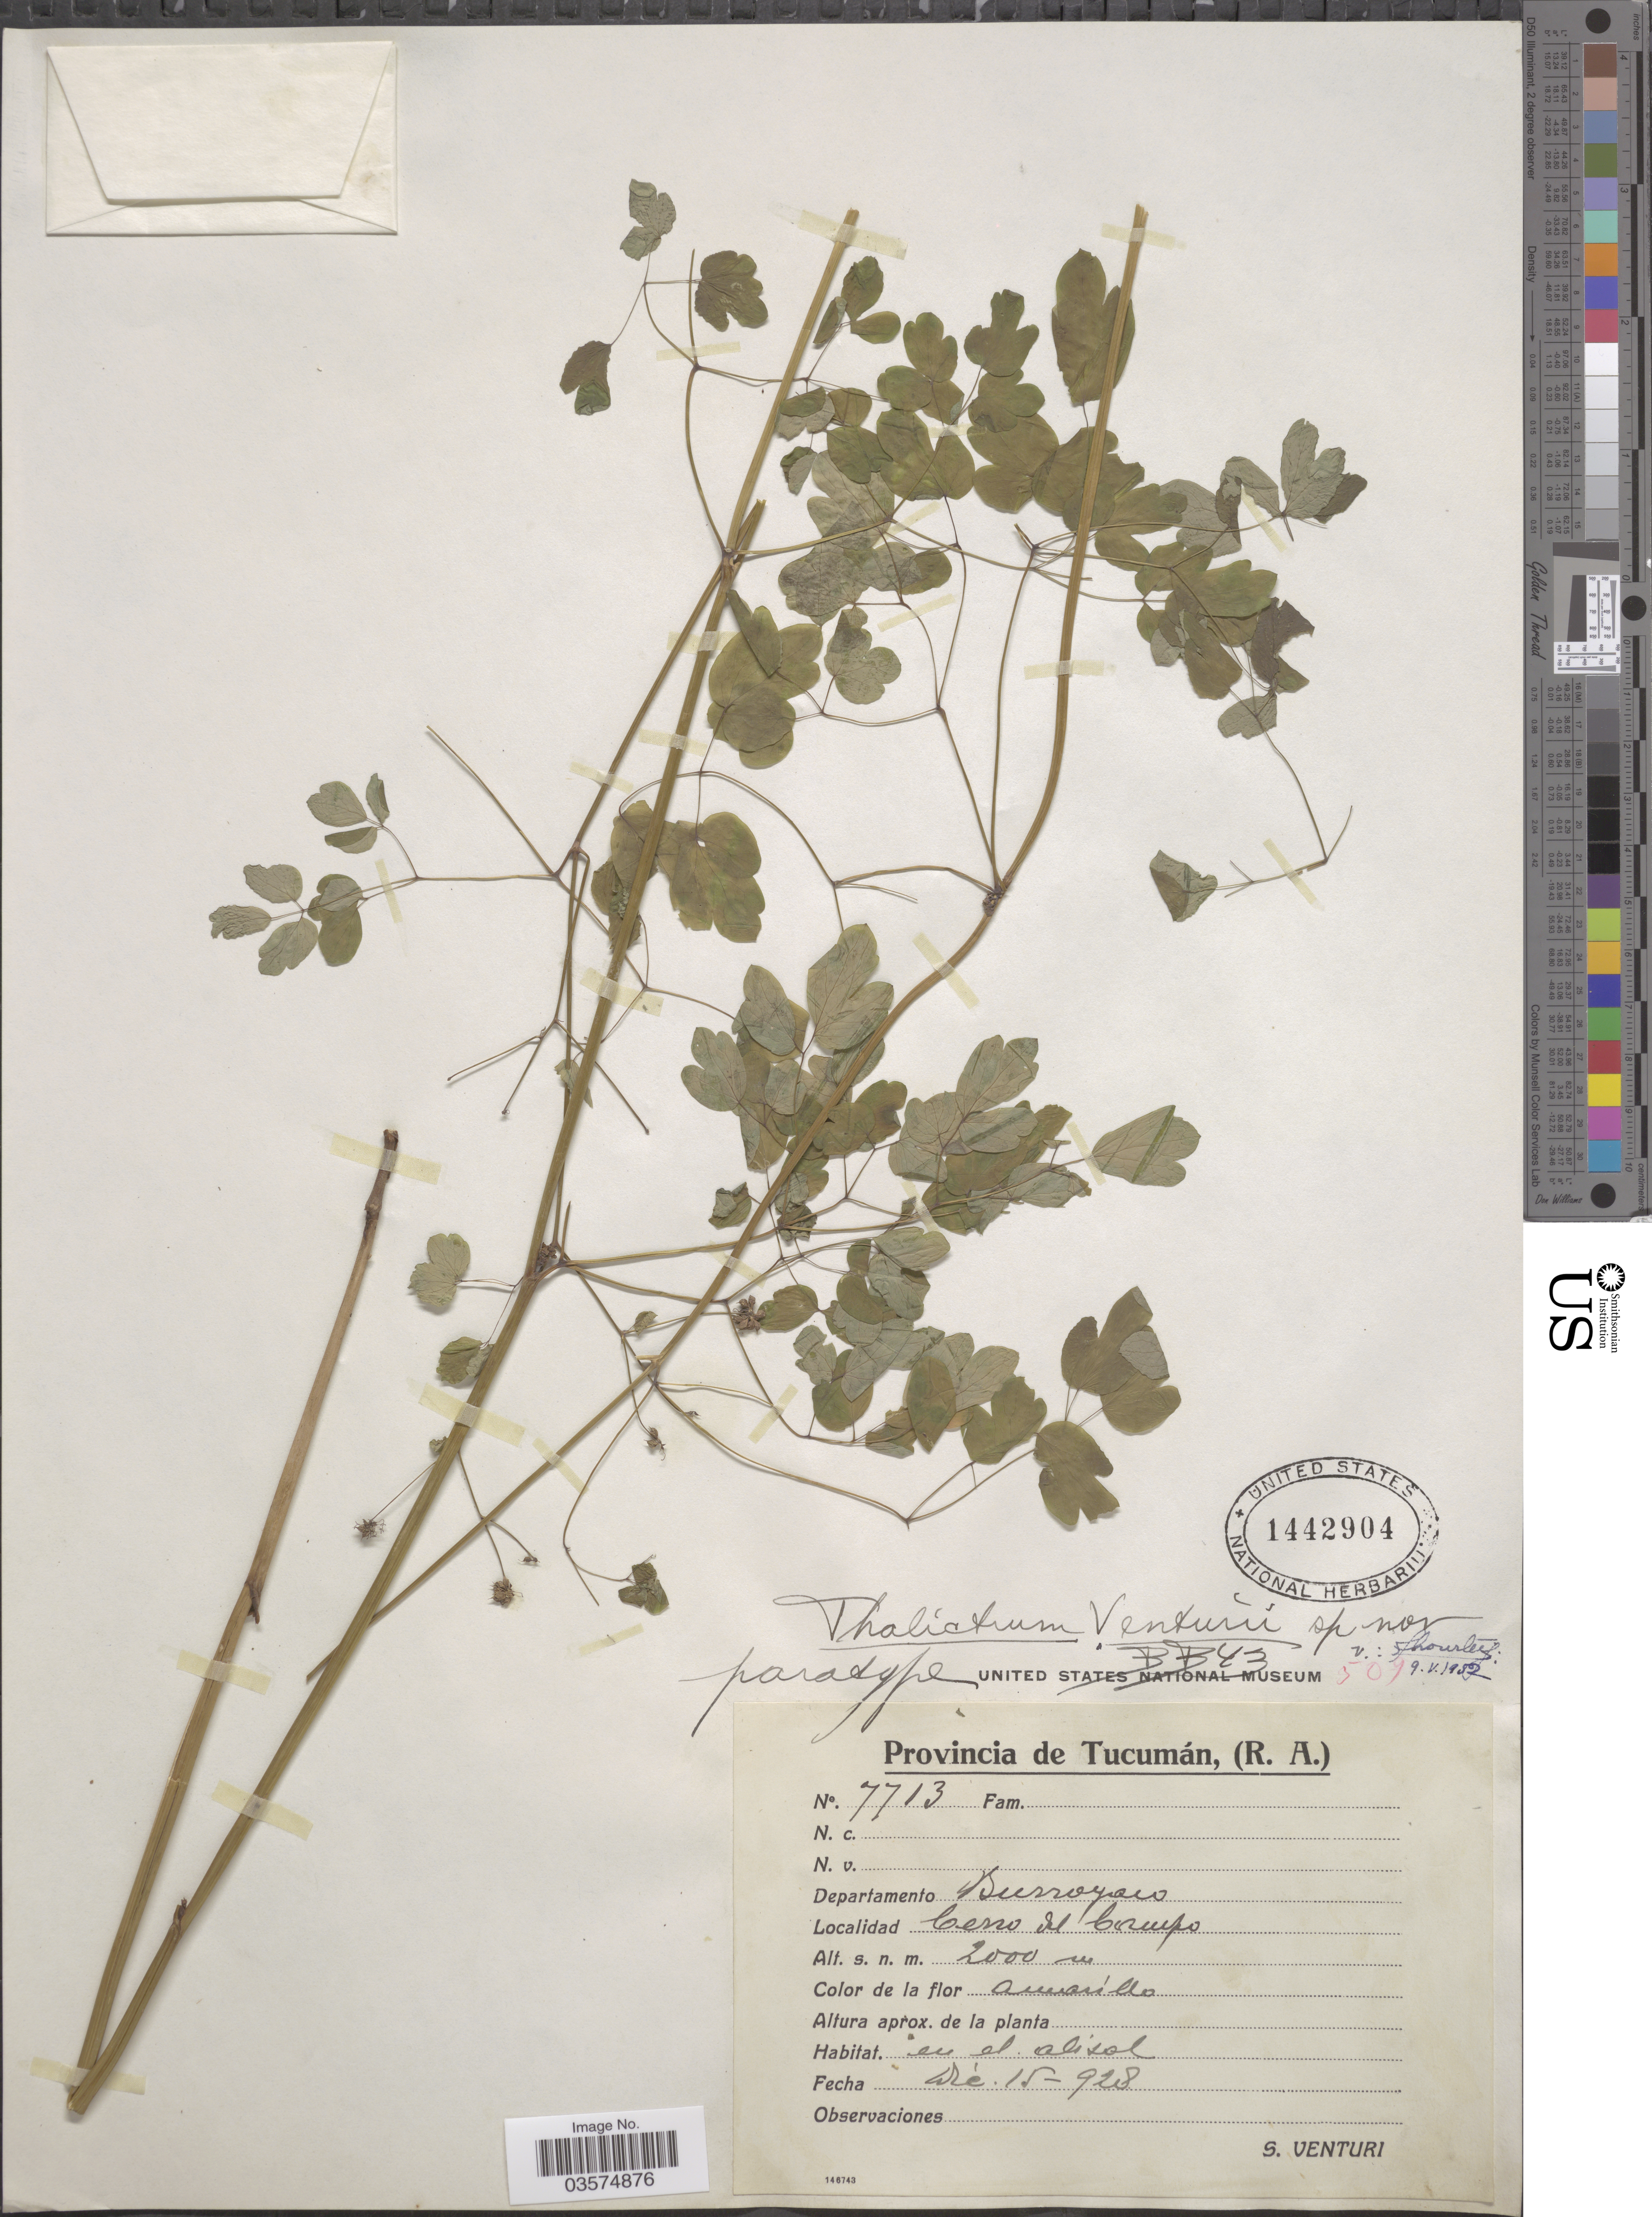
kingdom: Plantae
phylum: Tracheophyta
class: Magnoliopsida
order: Ranunculales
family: Ranunculaceae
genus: Thalictrum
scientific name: Thalictrum venturii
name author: B. Boivin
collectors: S. Venturi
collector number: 7713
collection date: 1928-12-15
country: Argentina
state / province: Tucuman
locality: Departamento Burruyacu. Cerro del Campo.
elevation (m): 2000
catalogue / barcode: US 1442904